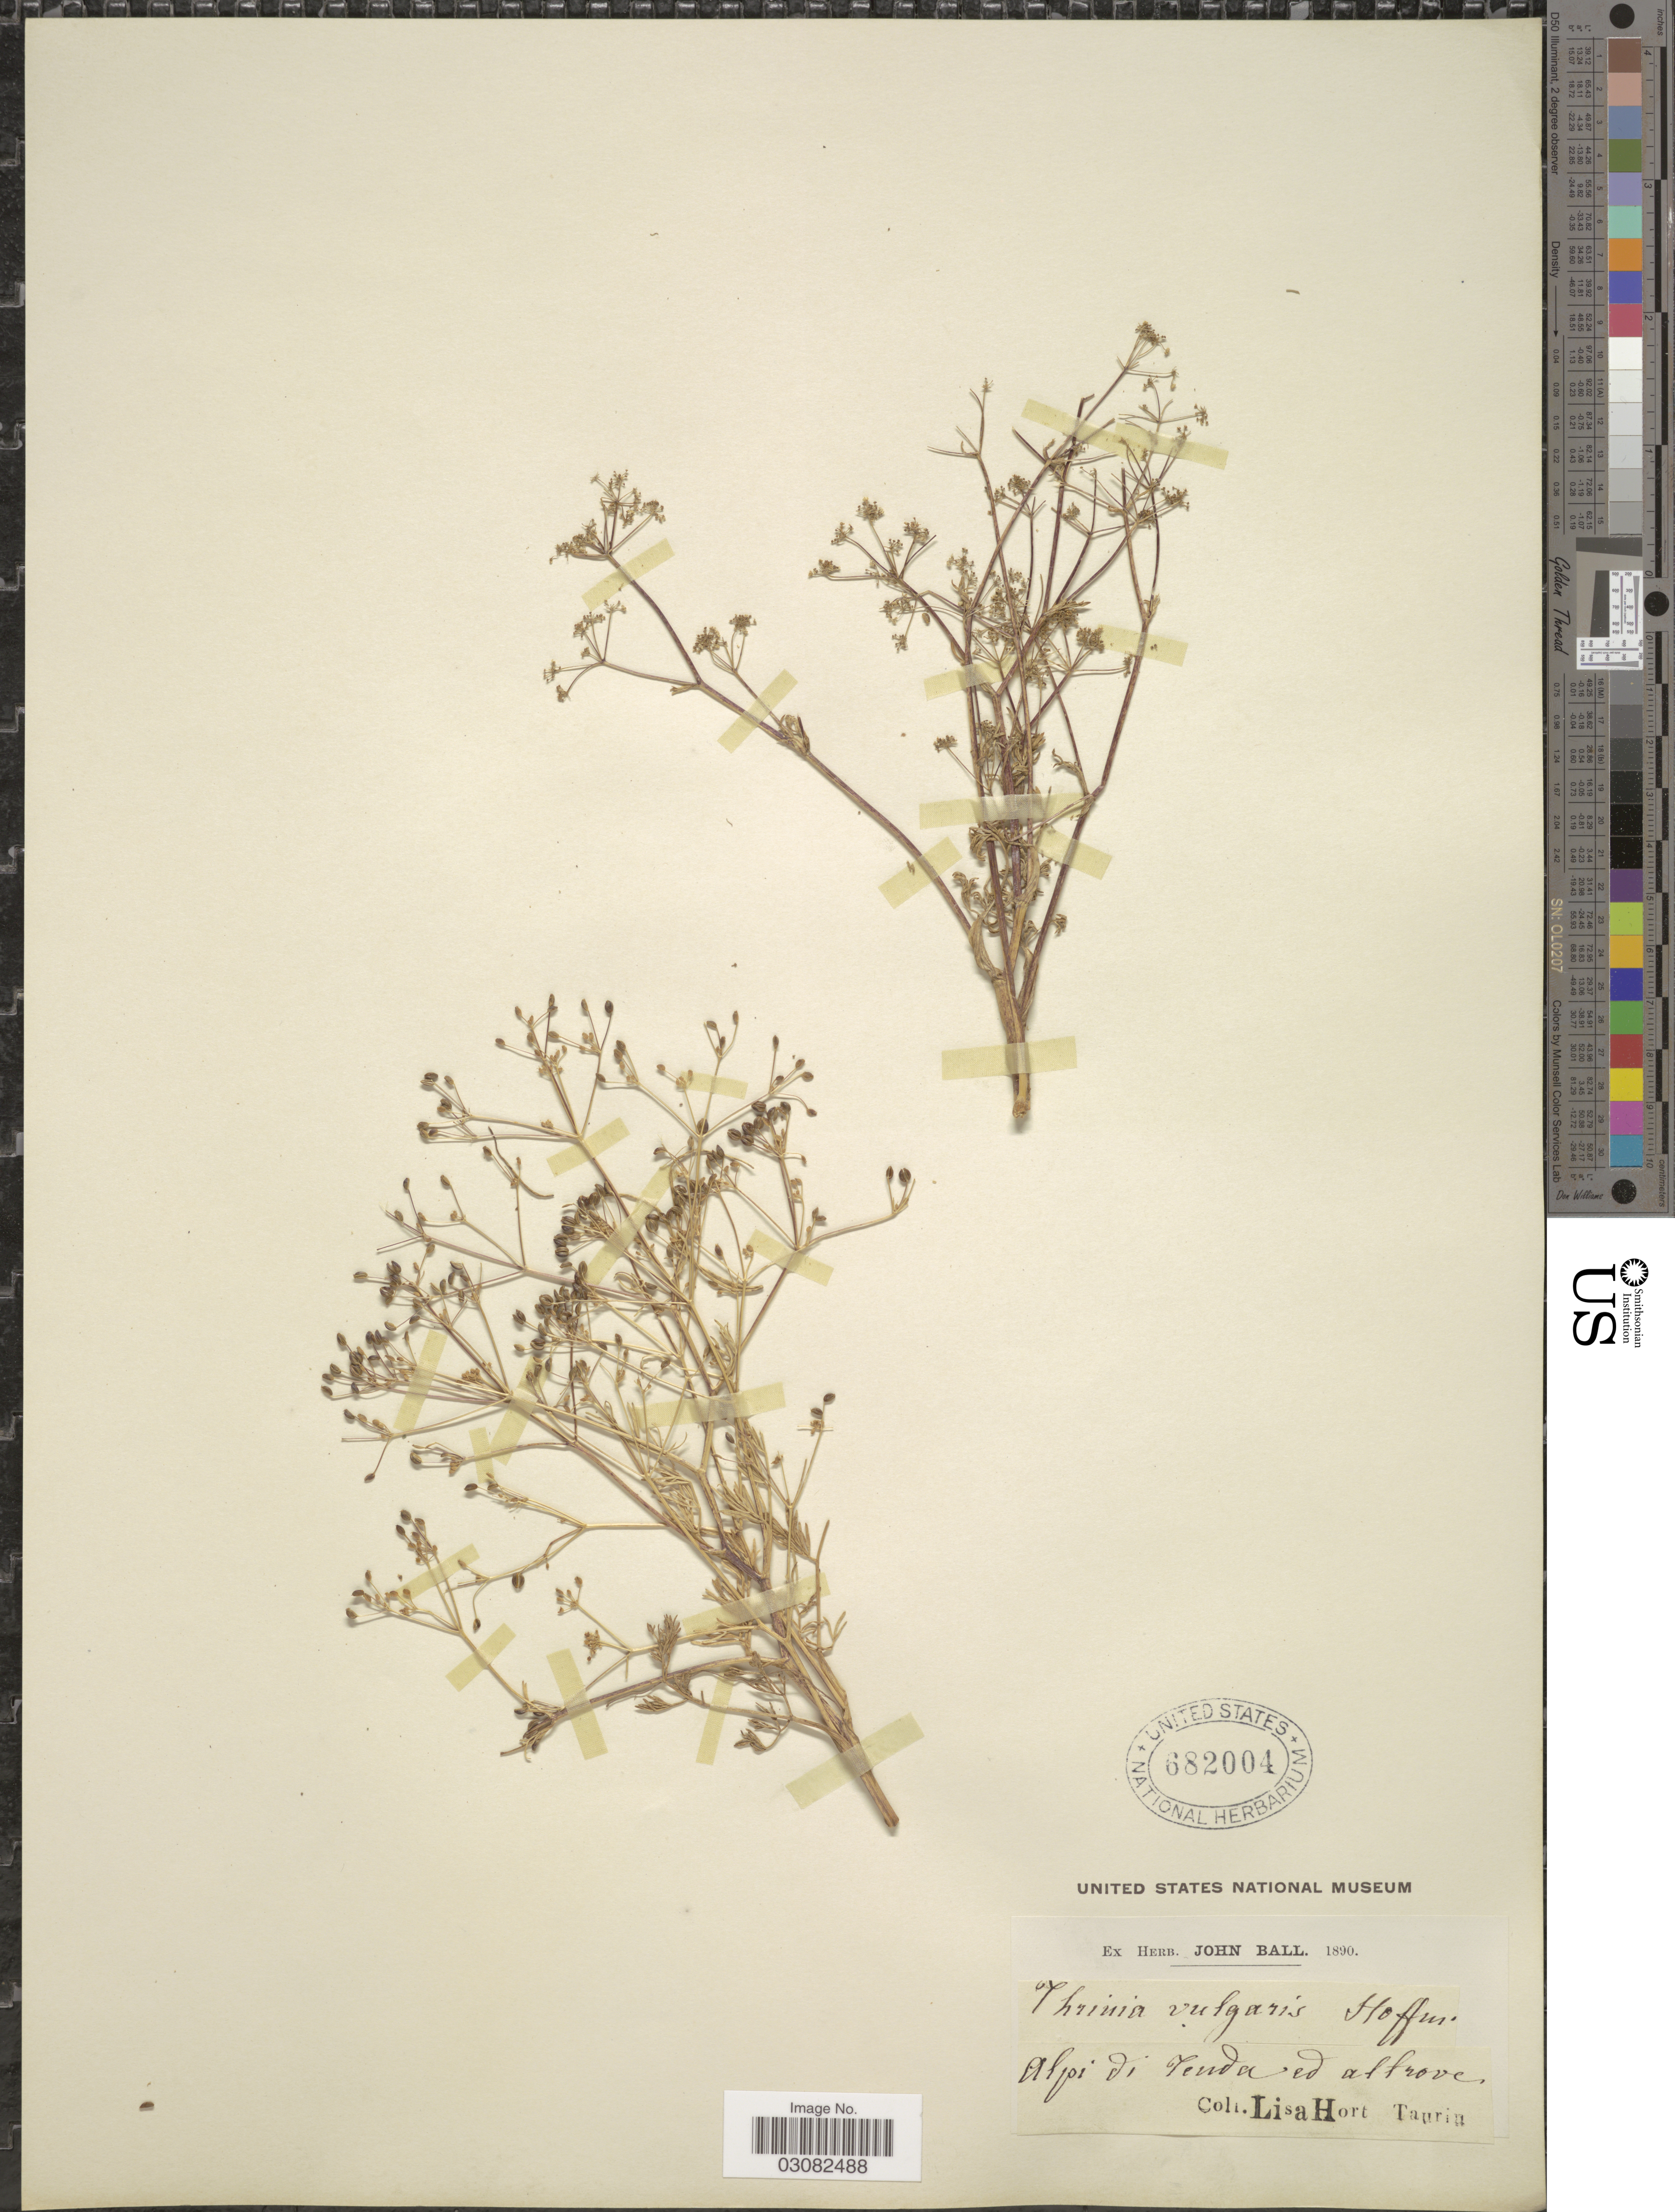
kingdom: Plantae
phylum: Tracheophyta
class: Magnoliopsida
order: Apiales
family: Apiaceae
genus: Trinia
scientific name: Trinia vulgaris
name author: DC.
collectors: L. Hort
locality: Alpi di Tenda ed altrove.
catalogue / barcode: US 682004